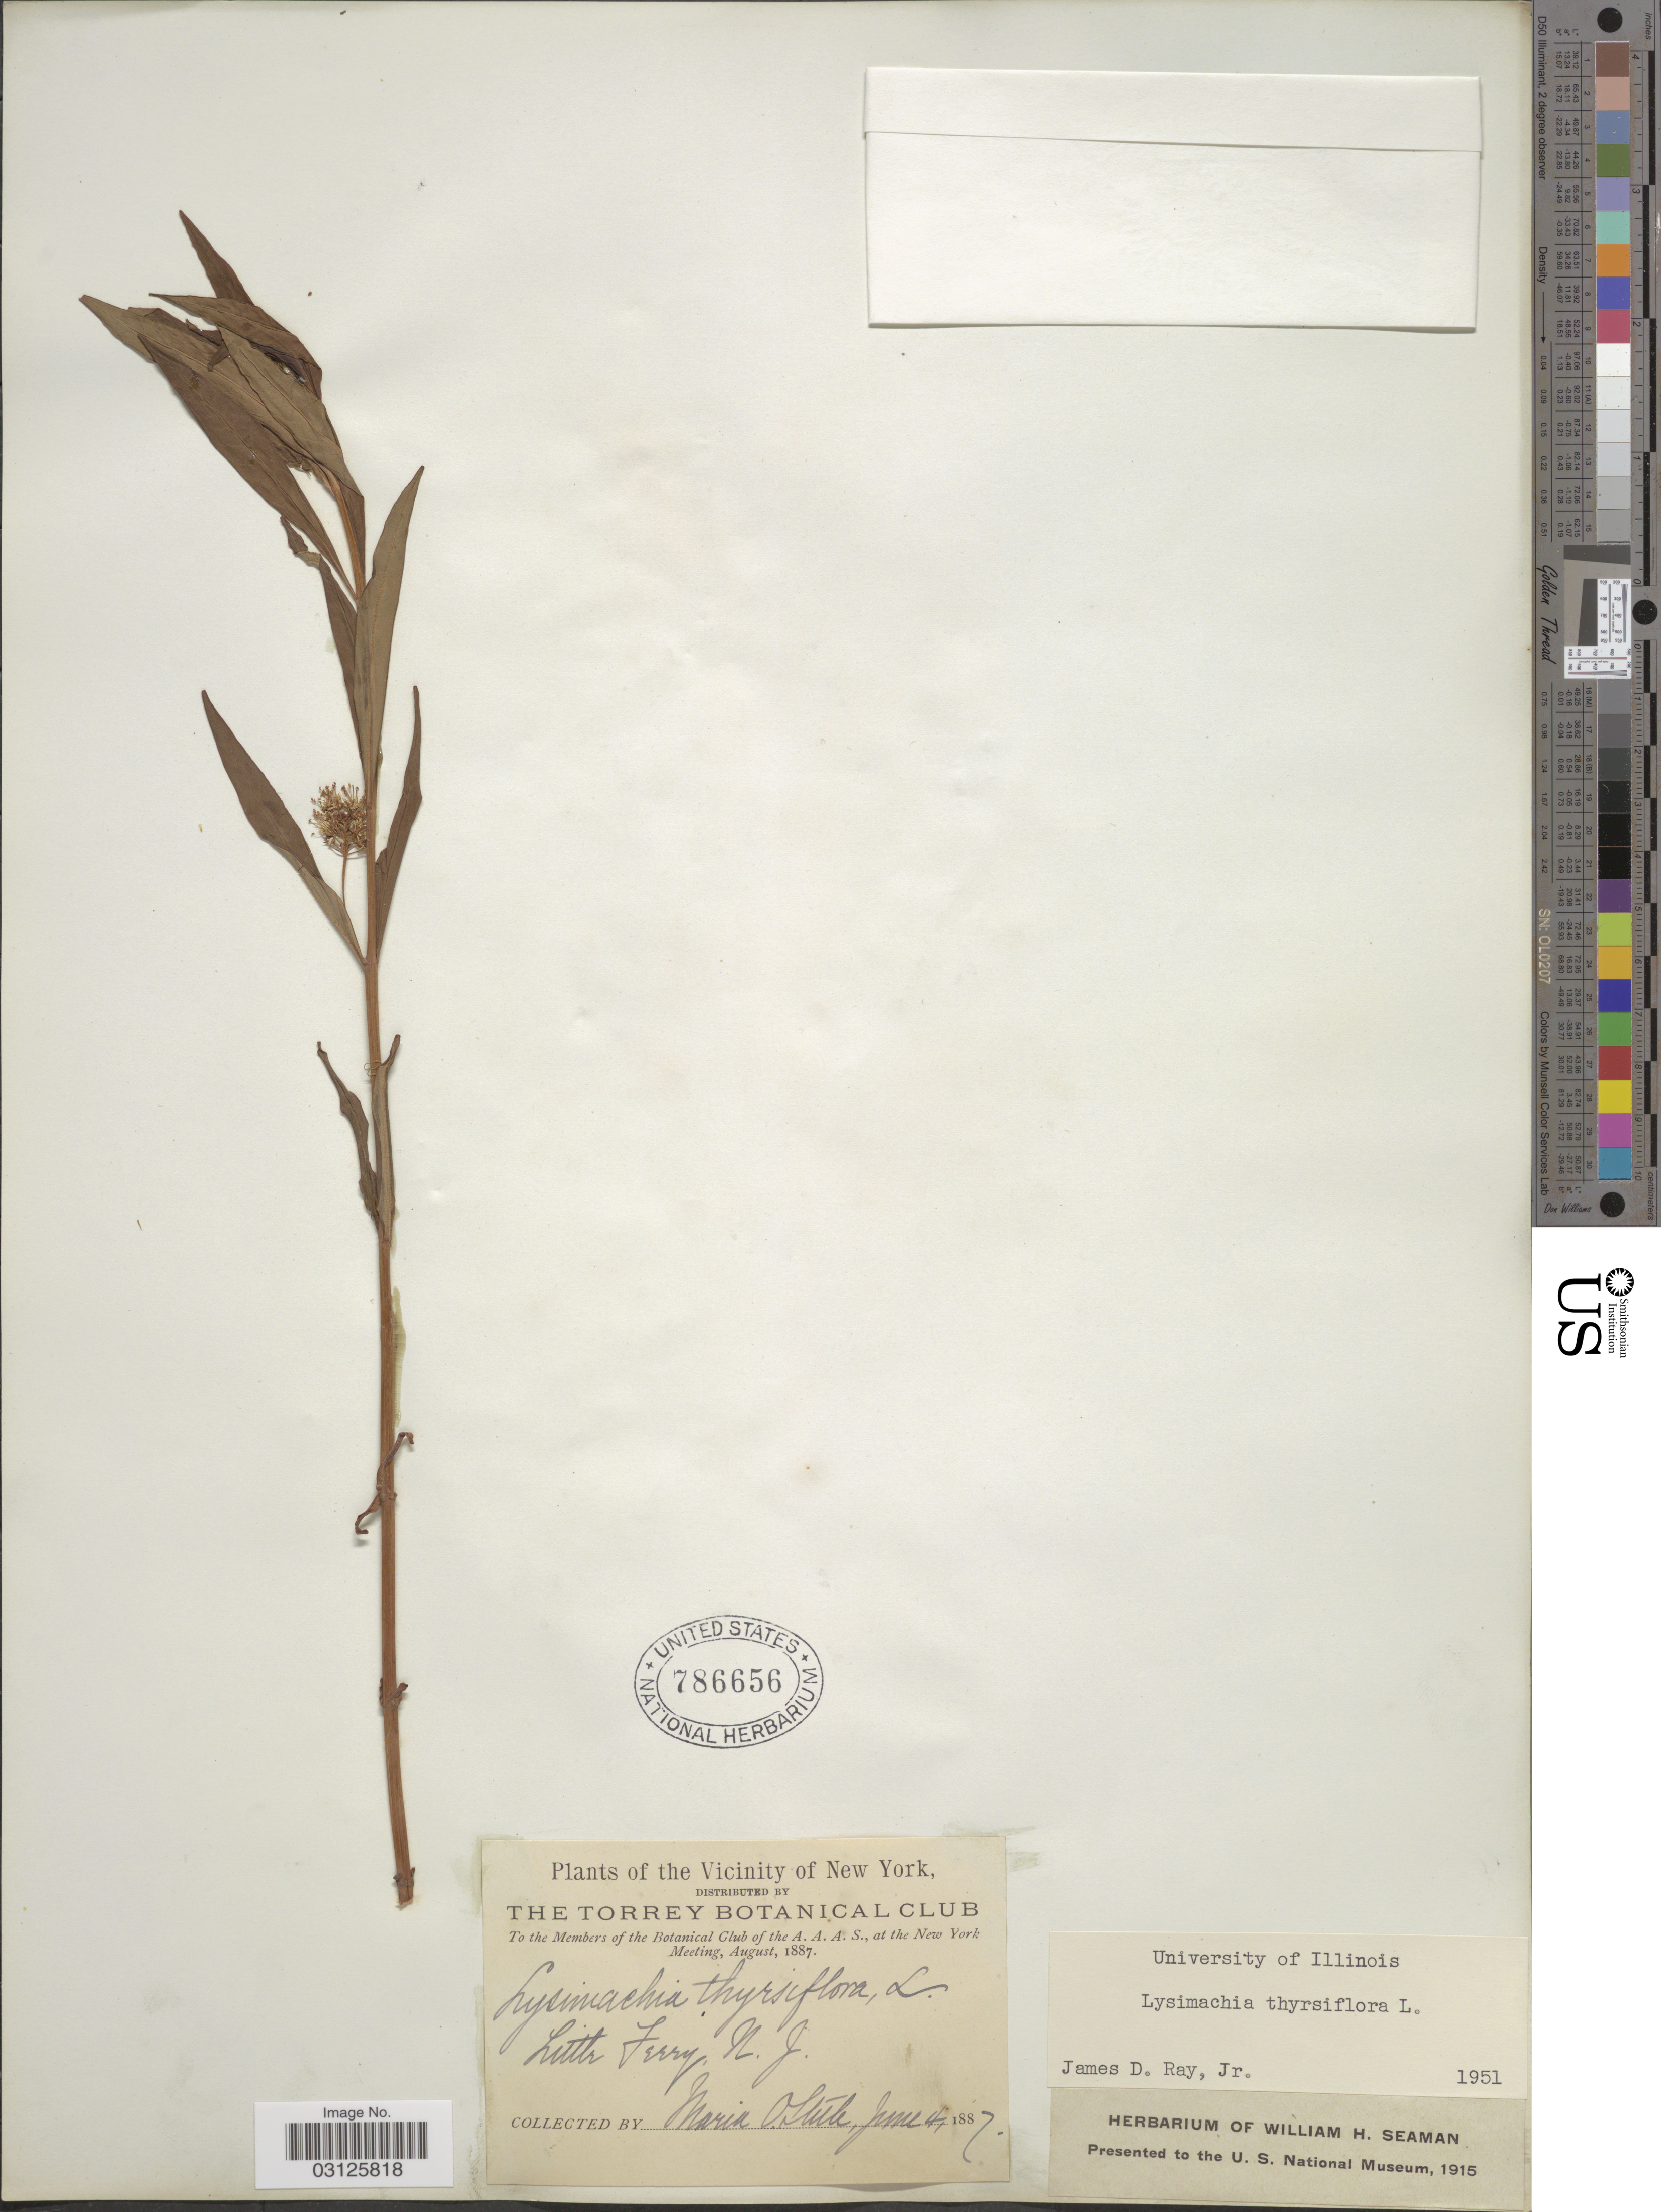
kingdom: Plantae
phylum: Tracheophyta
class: Magnoliopsida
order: Ericales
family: Primulaceae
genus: Lysimachia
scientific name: Lysimachia thyrsiflora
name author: L.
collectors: M. O. Steele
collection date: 1887-06-04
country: United States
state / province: New Jersey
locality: Vicinity of New York. Little Ferry, N. J.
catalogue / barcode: US 786656